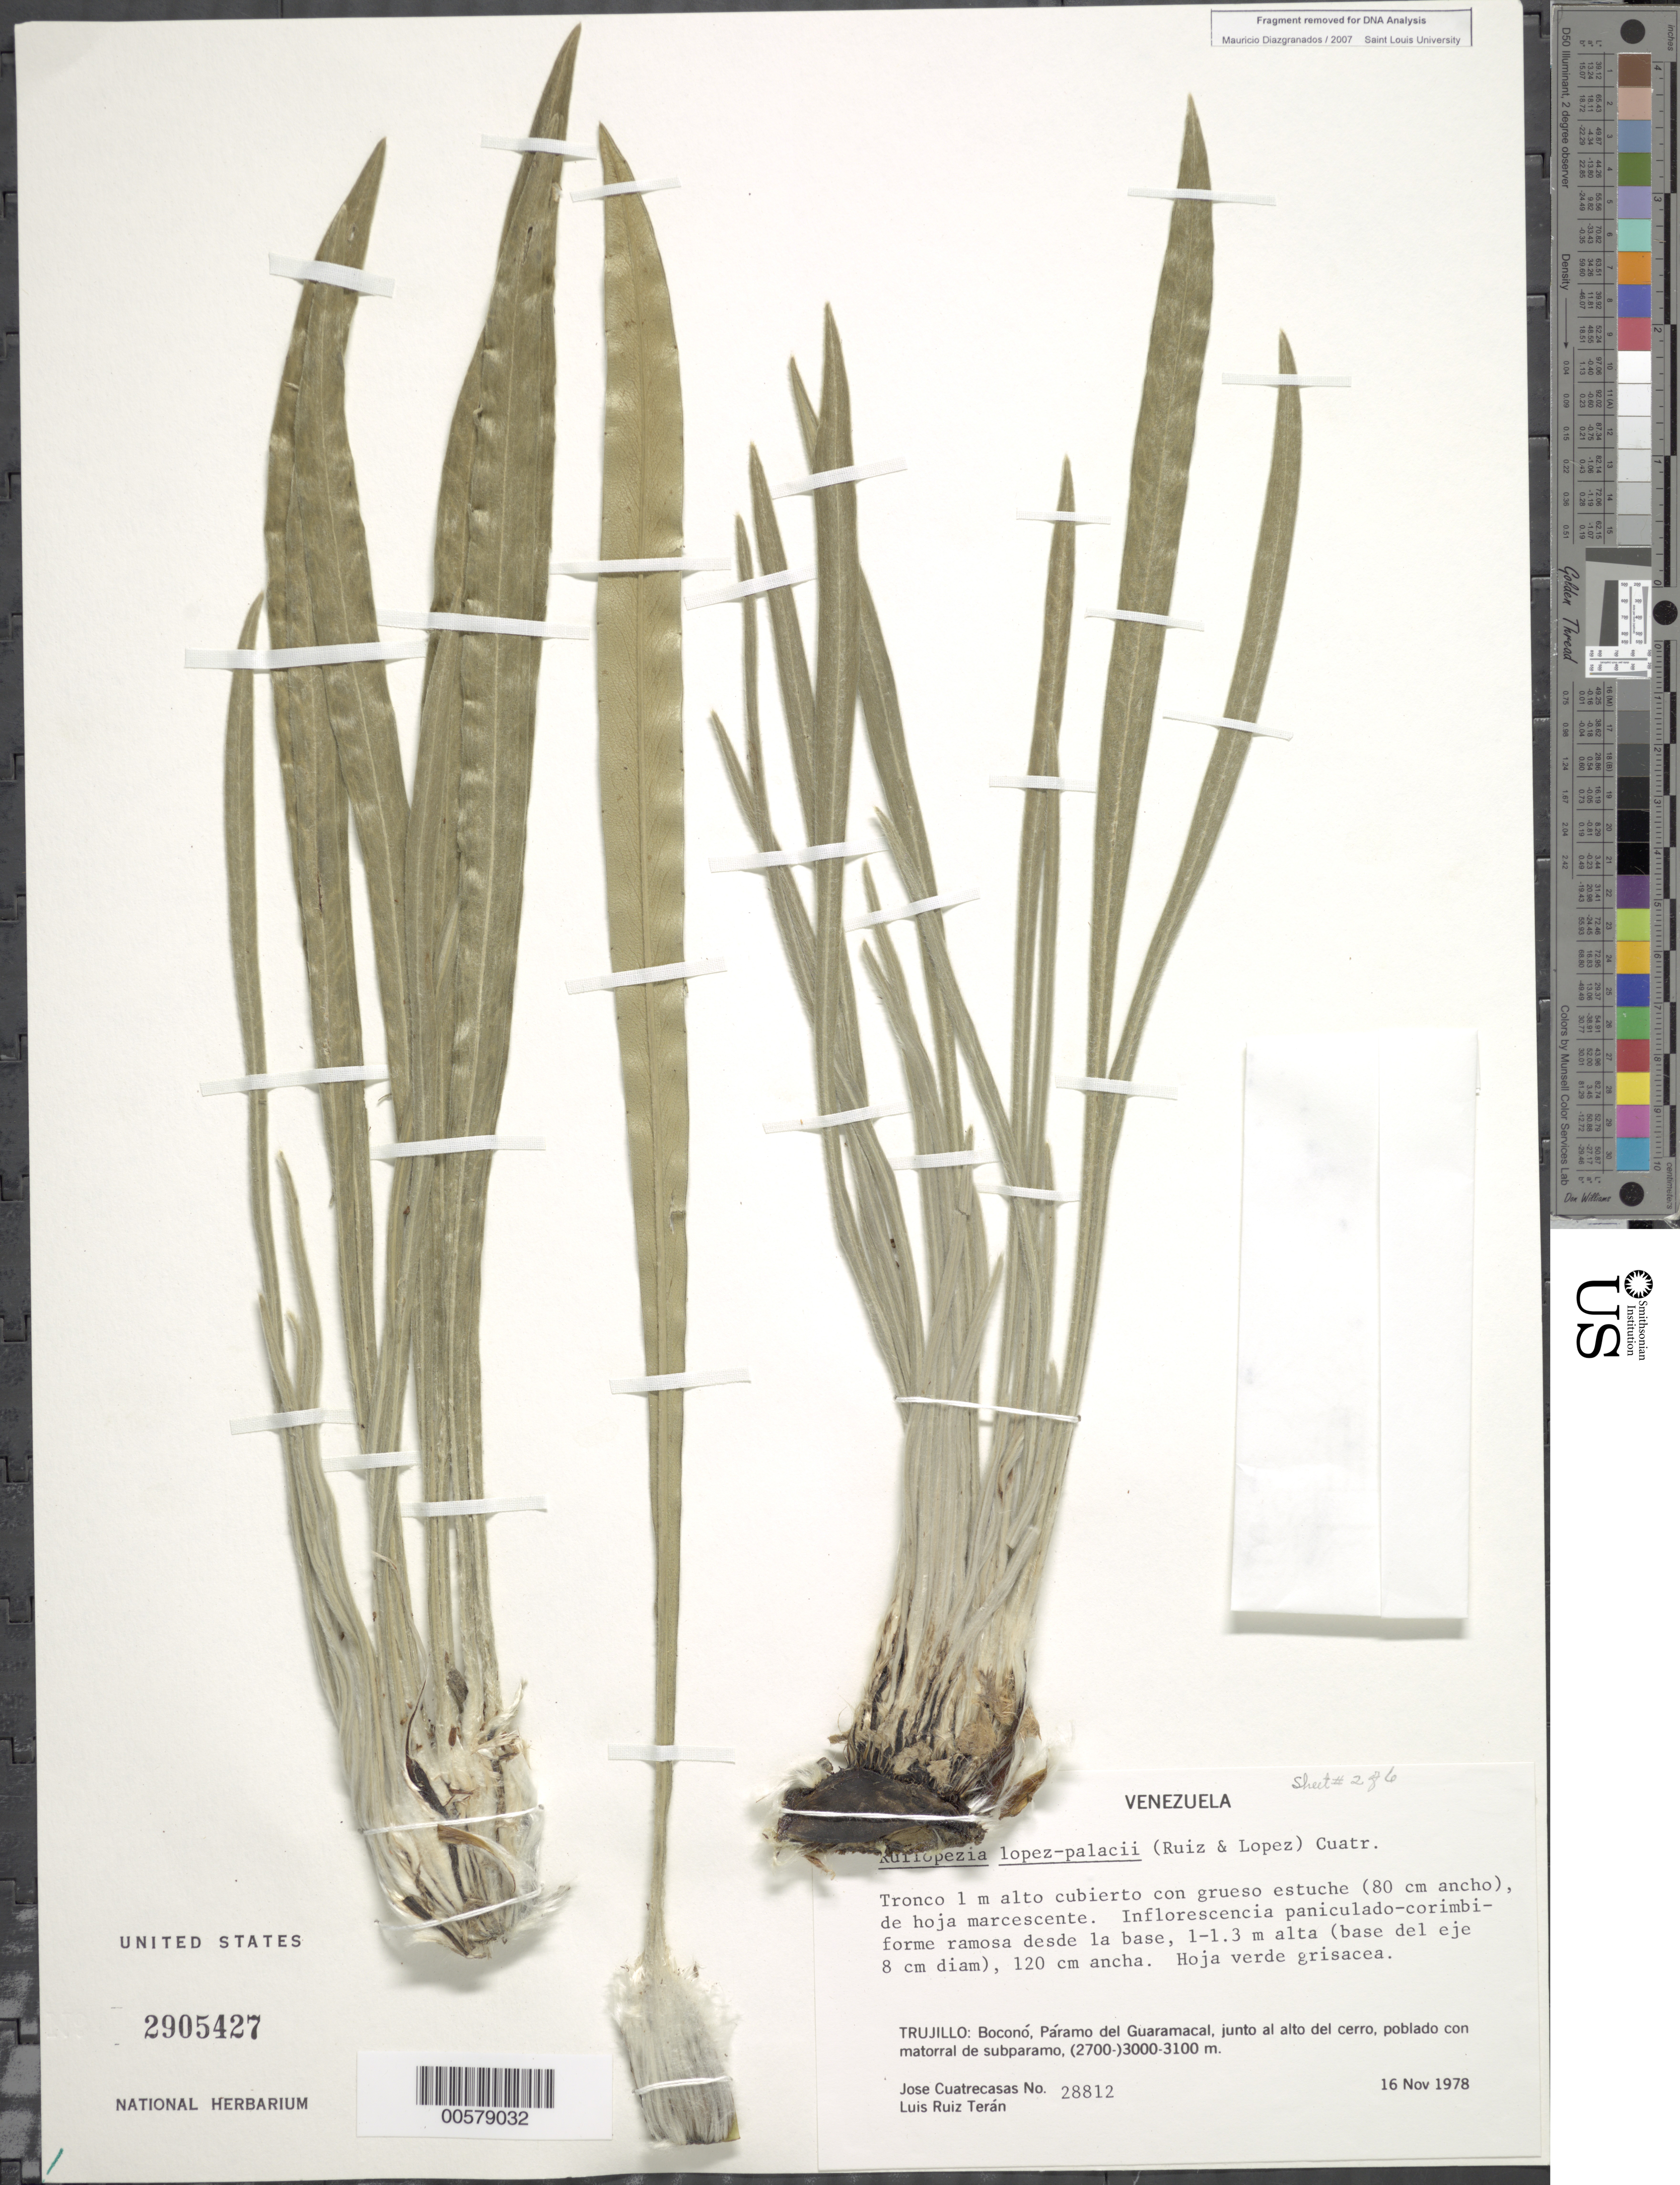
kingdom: Plantae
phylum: Tracheophyta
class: Magnoliopsida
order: Asterales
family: Asteraceae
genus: Ruilopezia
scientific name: Ruilopezia lopez-palacii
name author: (Ruíz-Terán & López Fig.) Cuatrec.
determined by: Cuatrecasas, J.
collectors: J. Cuatrecasas & L. E. Ruíz-Terán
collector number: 28812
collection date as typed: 16 Nov 1978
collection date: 1978-11-16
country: Venezuela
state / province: Trujillo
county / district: Boconó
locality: Páramo de Guaramacal, junto al alto del cerro, poblado con matorral de subparamo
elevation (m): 2700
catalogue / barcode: US 2905427